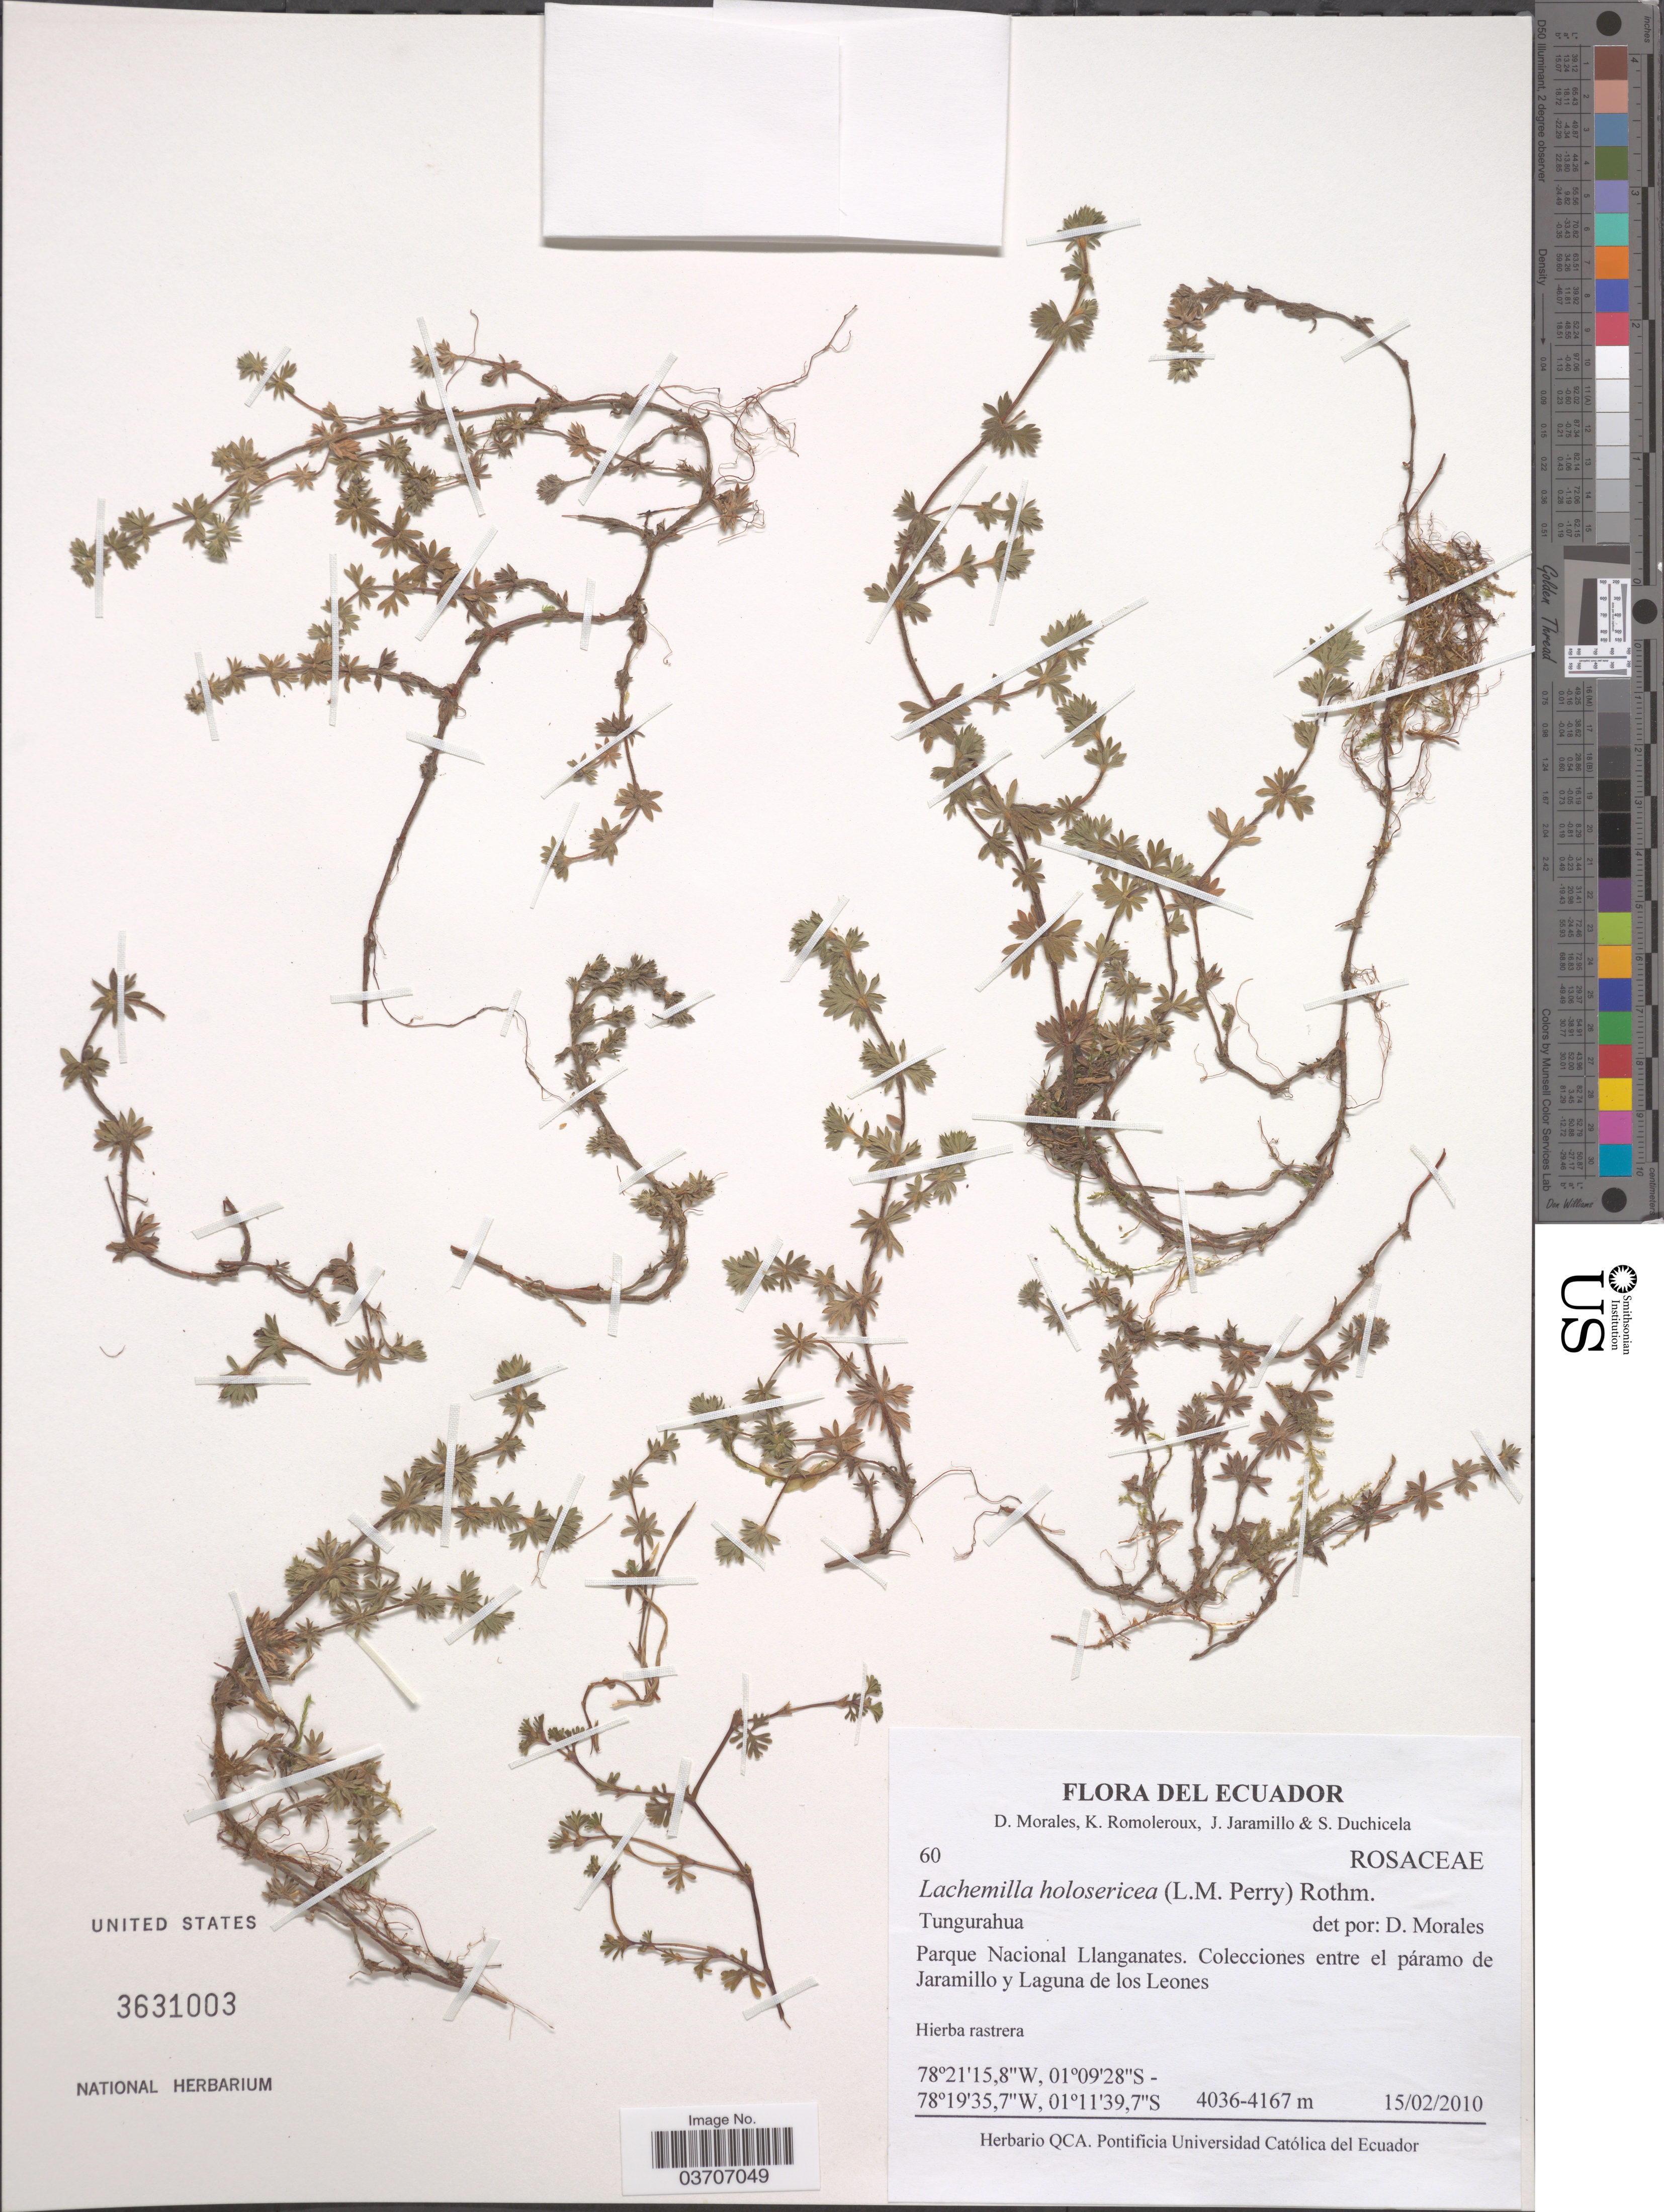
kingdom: Plantae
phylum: Tracheophyta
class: Magnoliopsida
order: Rosales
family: Rosaceae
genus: Lachemilla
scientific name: Lachemilla holosericea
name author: (L.M. Perry) Rothm.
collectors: D. Morales, K. Romoleroux, J. Jaramillo & S. Duchicela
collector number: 60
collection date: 2010-02-15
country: Ecuador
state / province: Tungurahua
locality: Parque Nacional Llanganates. Colecciones entre el páramo de Jaramillo y Laguna de los Leones.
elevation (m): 4036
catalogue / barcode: US 3631003